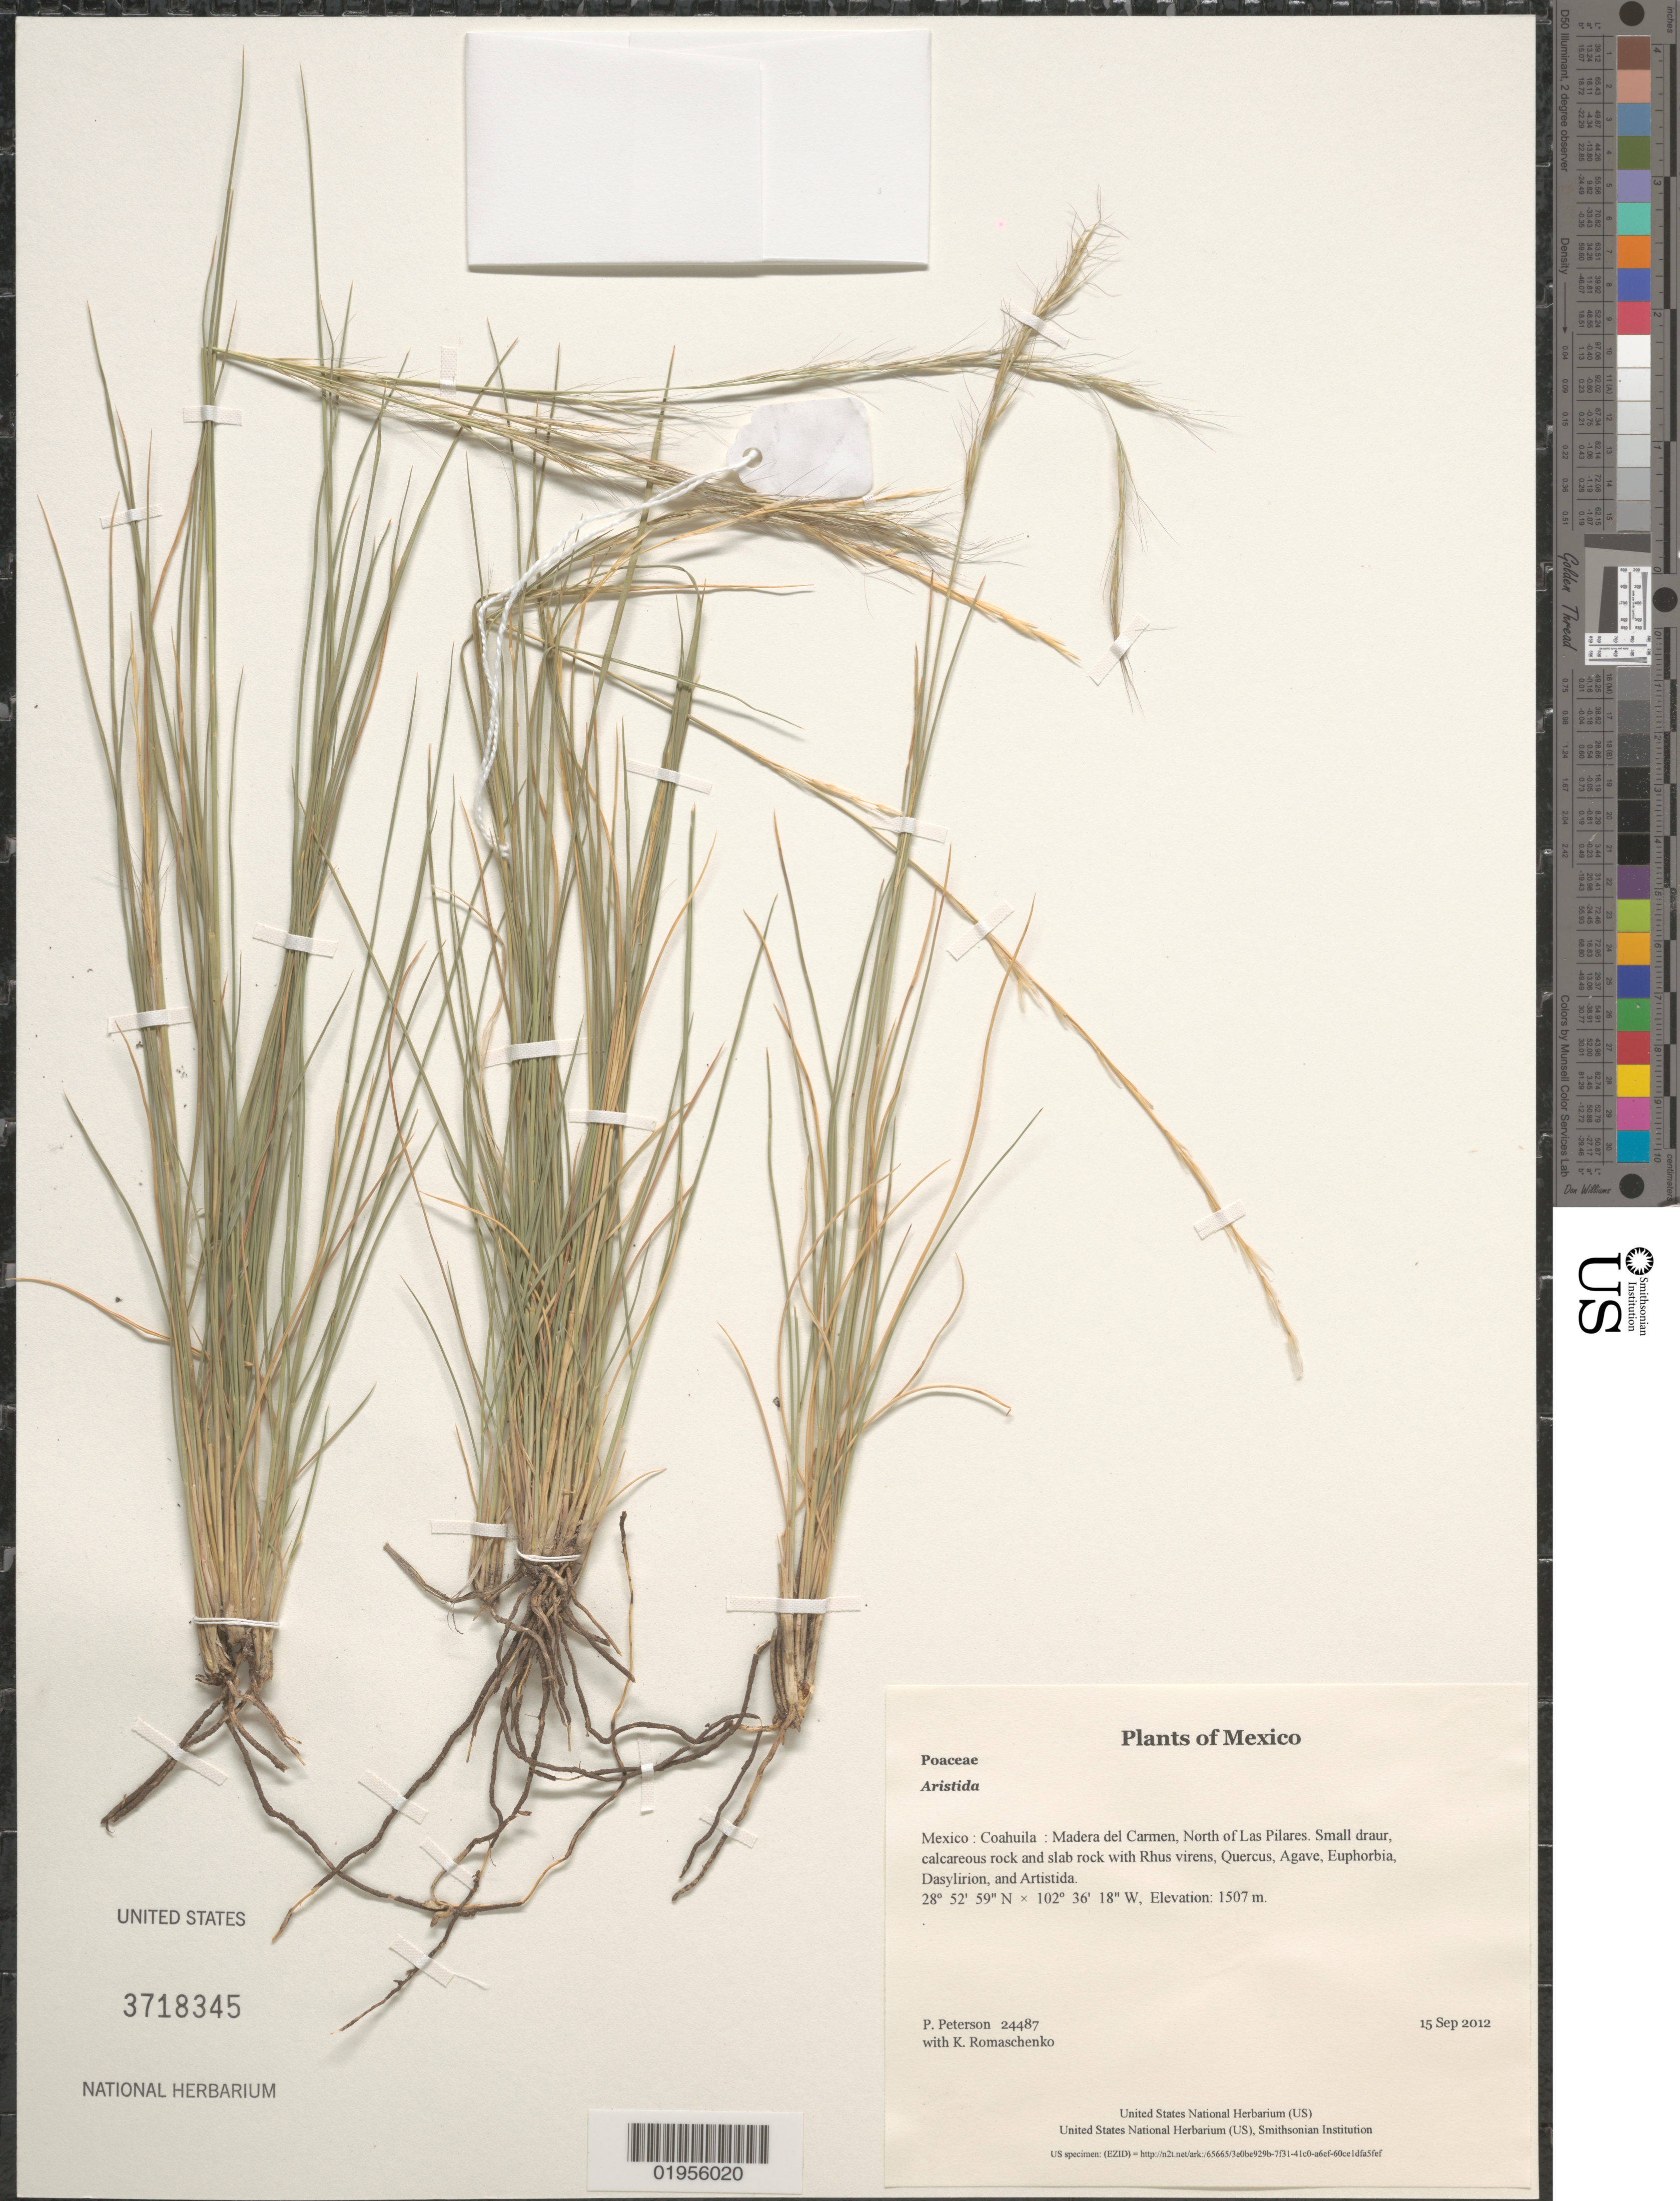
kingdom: Plantae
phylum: Tracheophyta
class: Liliopsida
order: Poales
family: Poaceae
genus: Aristida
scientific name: Aristida sp.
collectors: P. M. Peterson & K. Romaschenko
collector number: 24487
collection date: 2012-09-15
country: Mexico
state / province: Coahuila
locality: Madera del Carmen, North of Las Pilares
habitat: Small draur, calcareous rock and slab rock with Rhus virens, Quercus, Agave, Euphorbia, Dasylirion, and Artistida.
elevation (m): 1507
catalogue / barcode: US 3718345